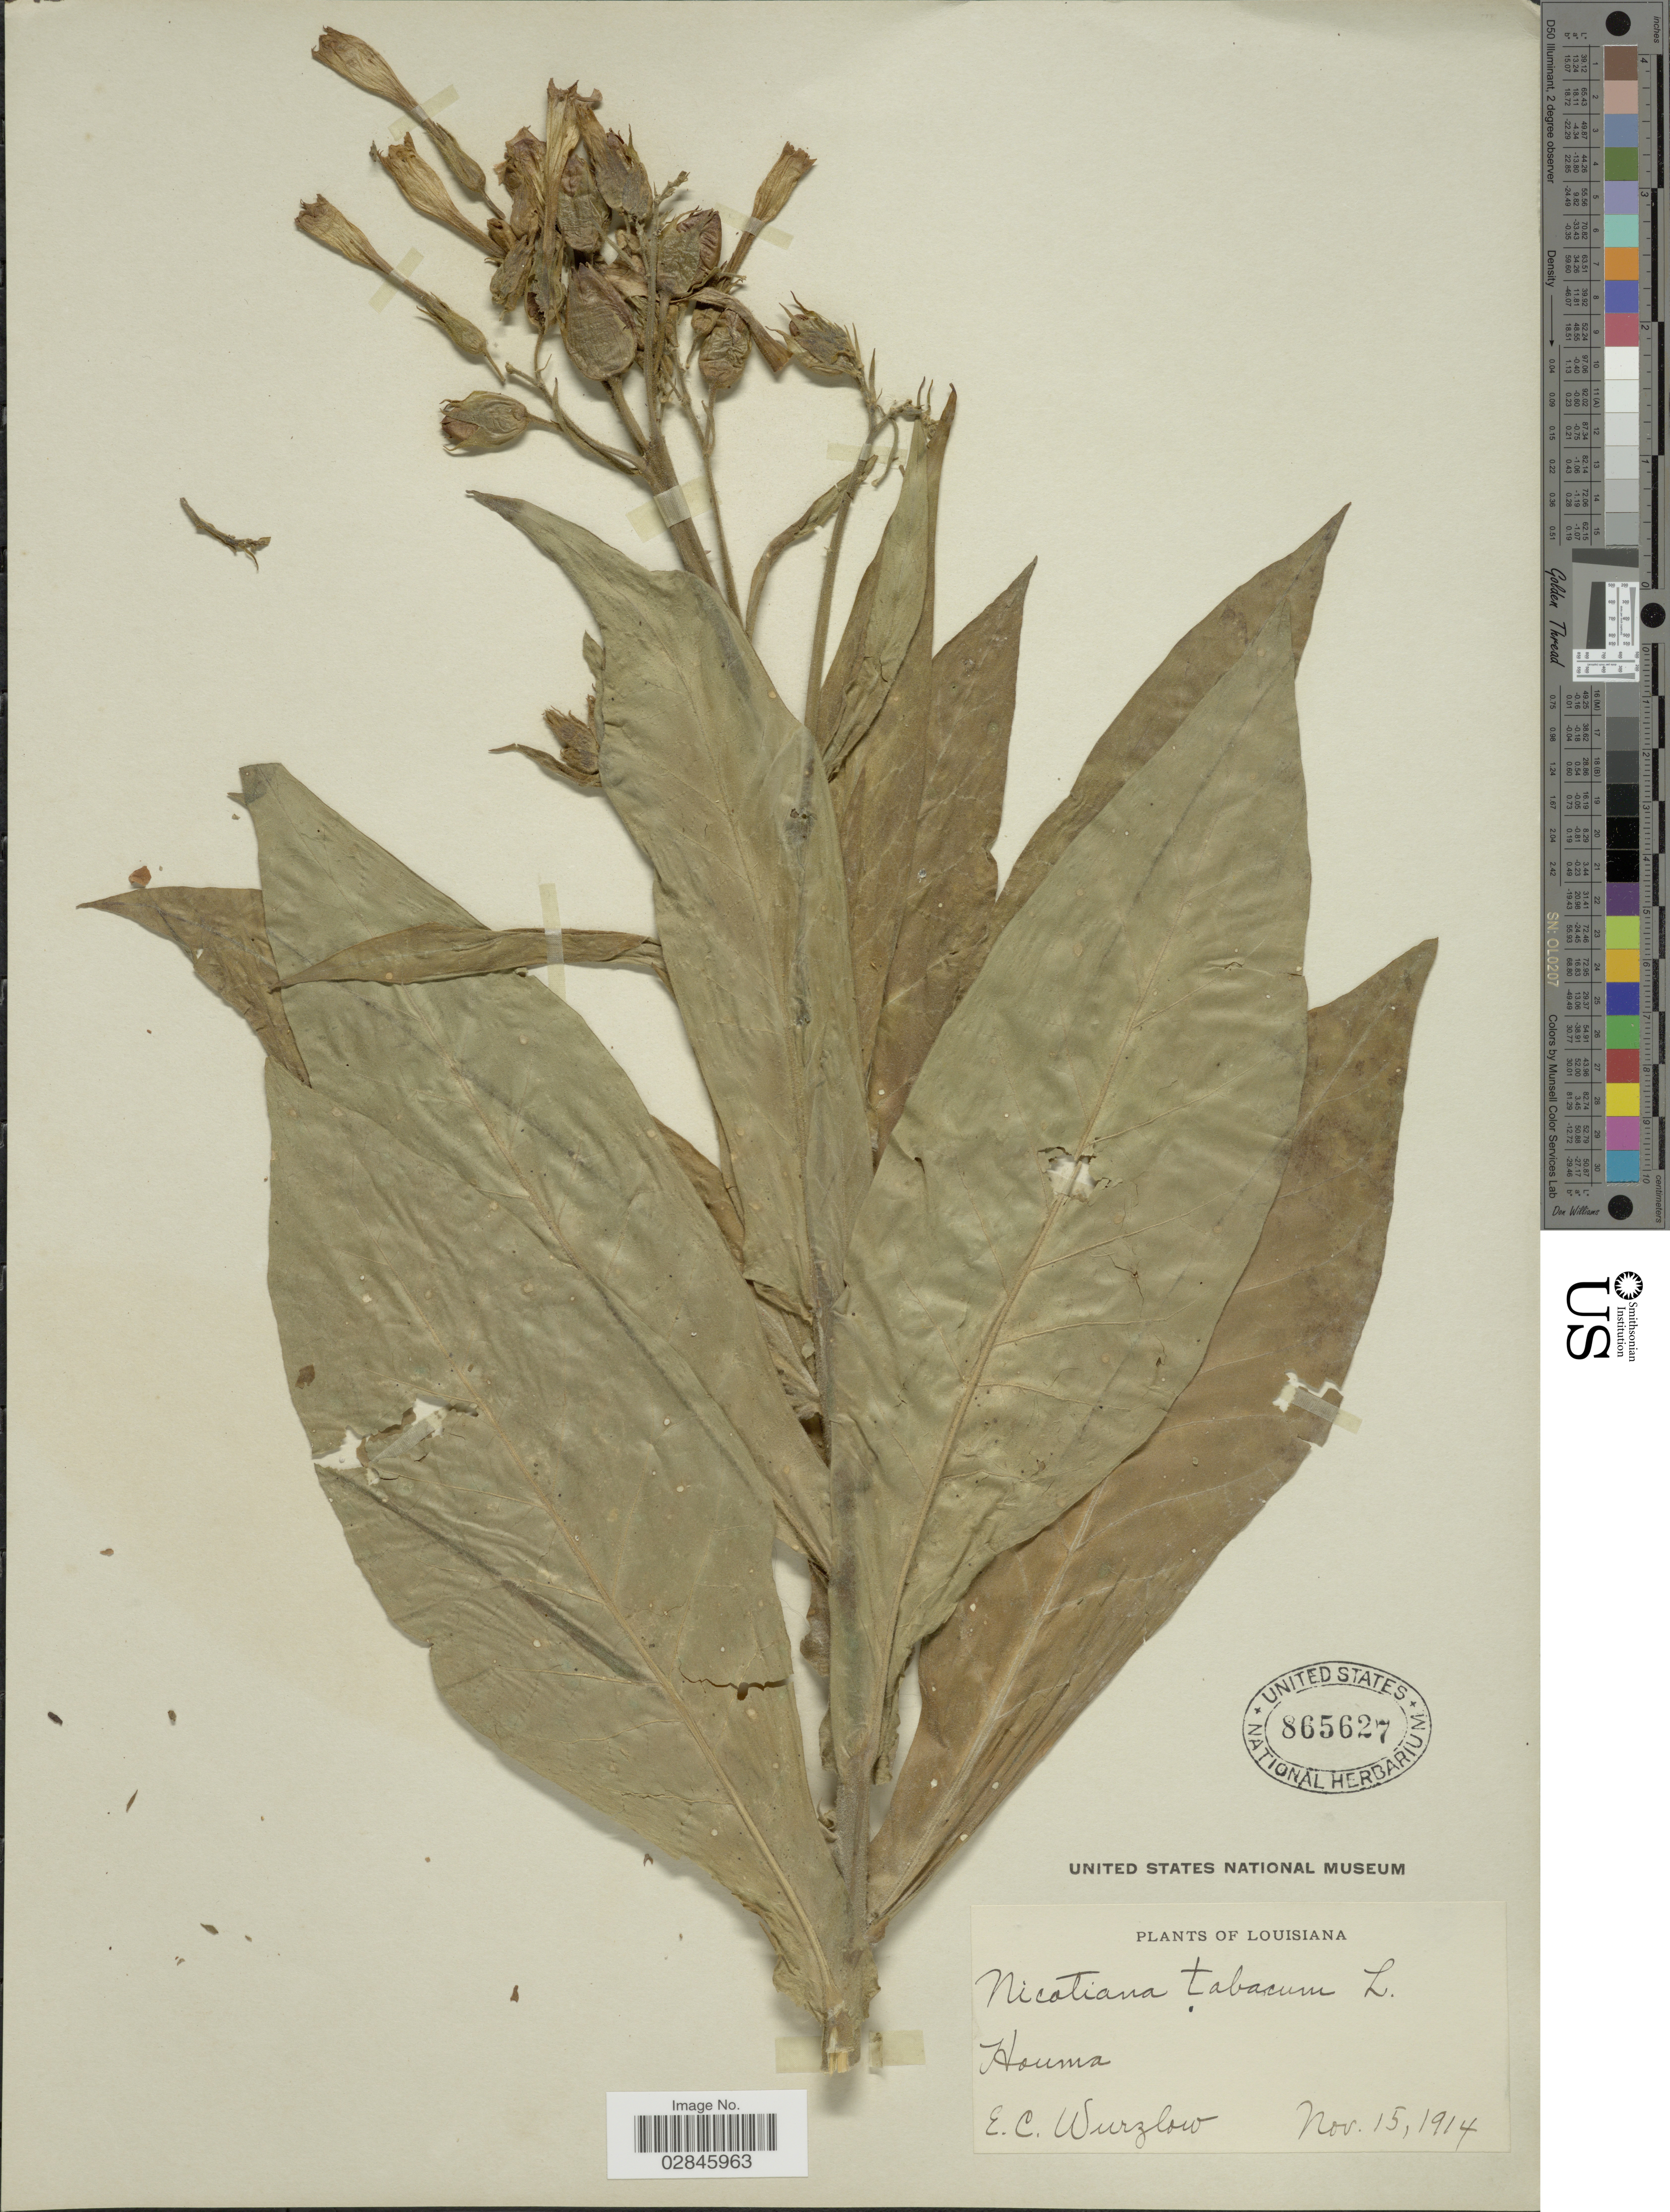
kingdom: Plantae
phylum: Tracheophyta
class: Magnoliopsida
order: Solanales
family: Solanaceae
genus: Nicotiana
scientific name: Nicotiana tabacum var. virginica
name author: (C. Agardh) Comes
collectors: E. Wurzlow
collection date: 1914-11-15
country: United States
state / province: Louisiana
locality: Houma.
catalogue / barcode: US 865627